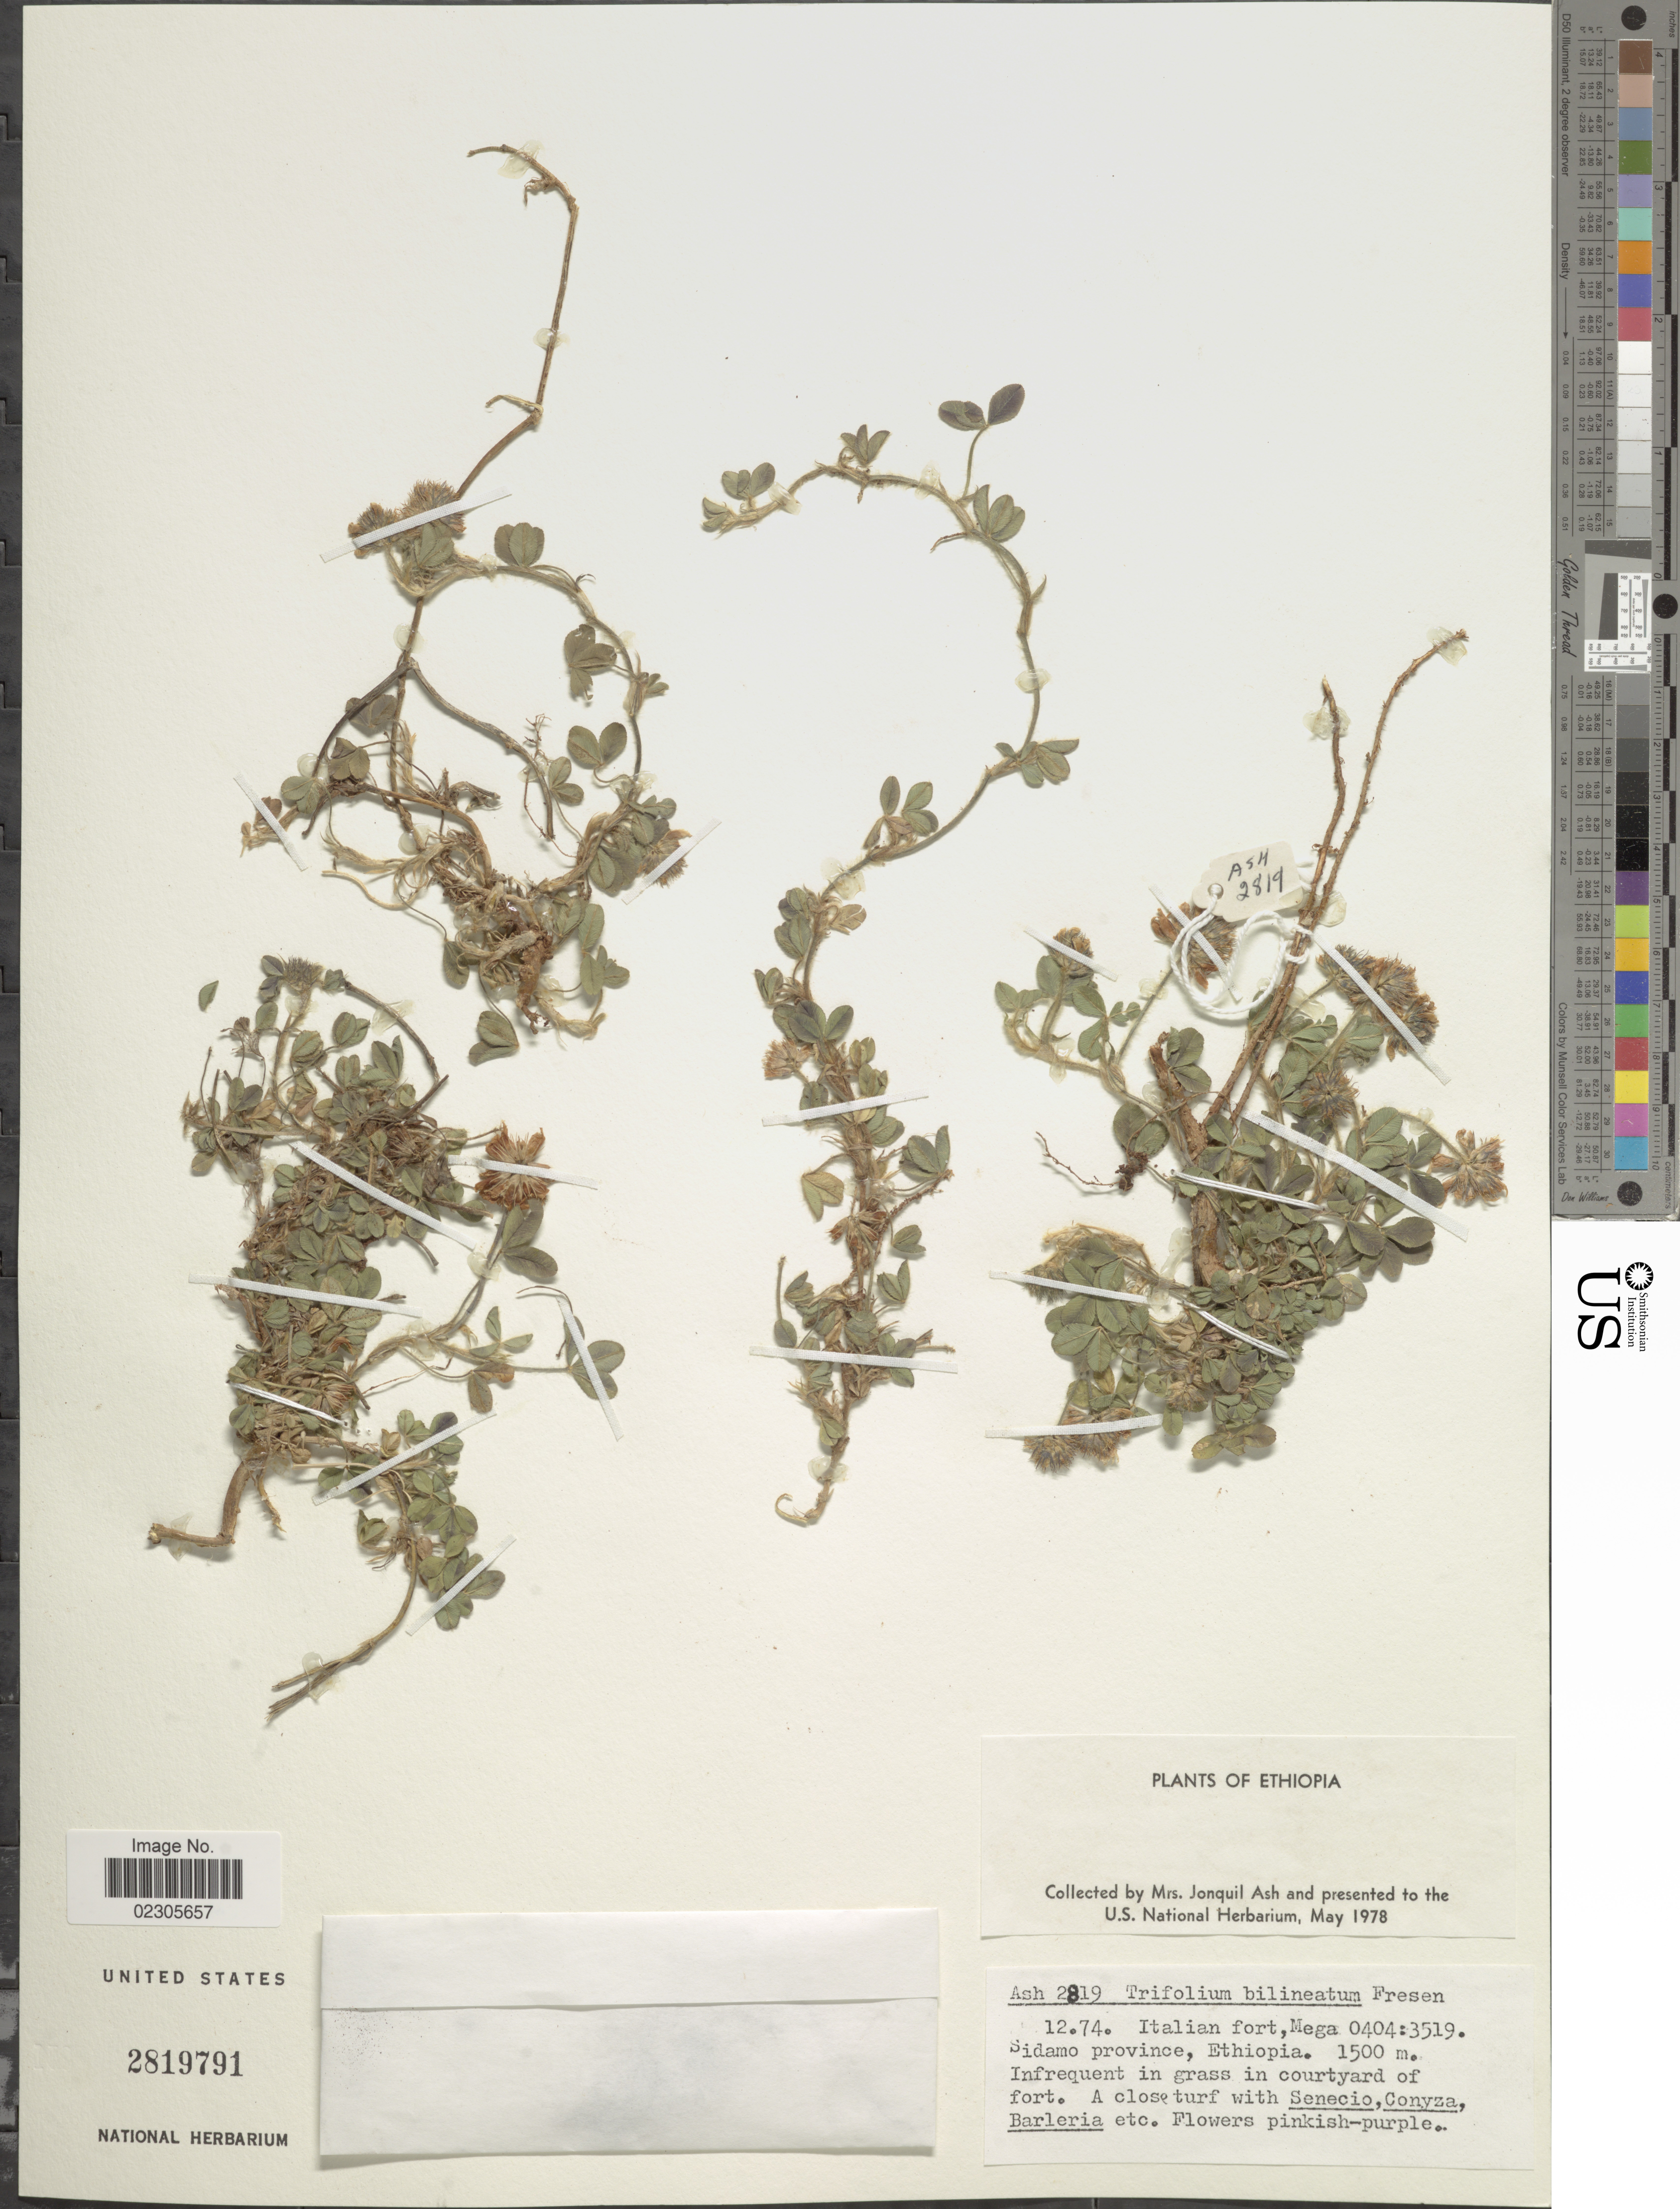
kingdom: Plantae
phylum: Tracheophyta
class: Magnoliopsida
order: Fabales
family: Fabaceae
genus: Trifolium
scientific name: Trifolium bilineatum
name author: Fresen.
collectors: J. Ash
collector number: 2819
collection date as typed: Transcribed d/m/y: /12/74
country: Ethiopia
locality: Italian Fort, Mega 0404:3519. Sidamo Province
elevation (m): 1500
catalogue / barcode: US 2819791